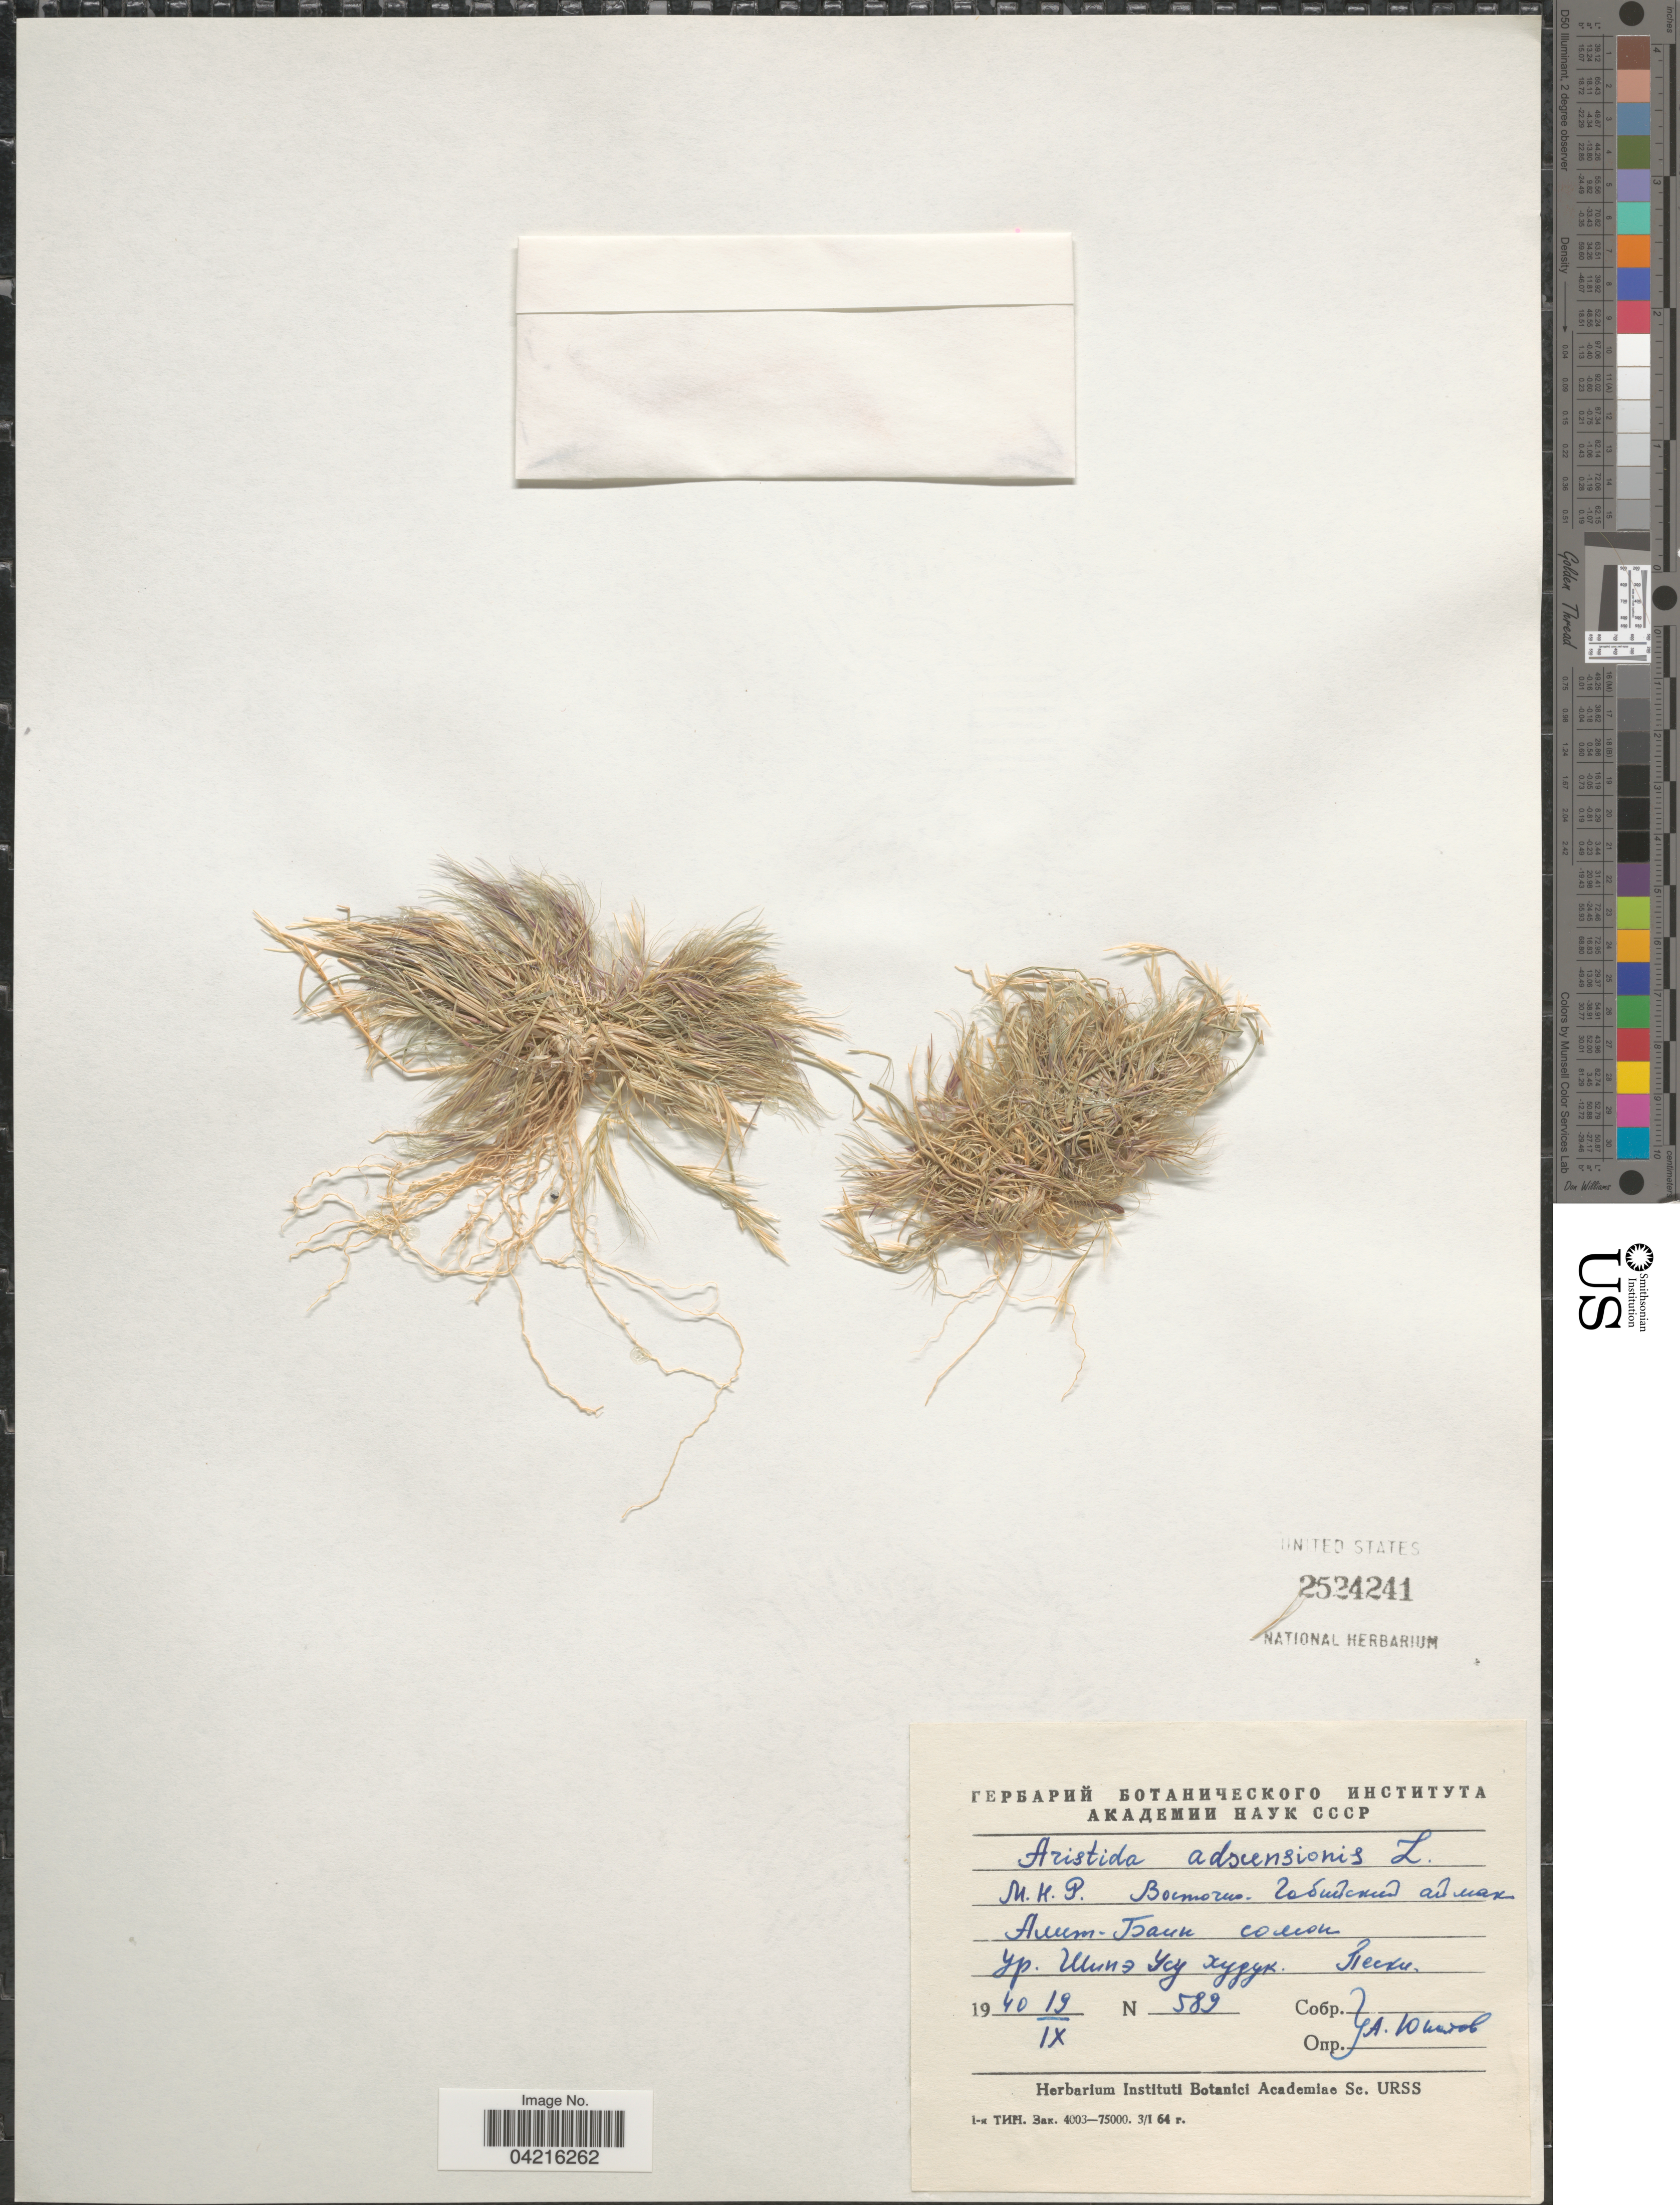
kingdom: Plantae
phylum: Tracheophyta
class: Liliopsida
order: Poales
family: Poaceae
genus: Aristida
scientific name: Aristida adscensionis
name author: L.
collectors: A. Unatov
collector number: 589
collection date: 1940-09-19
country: Mongolia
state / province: Dornogov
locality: Shine Usa Hudag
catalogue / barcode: US 2524241